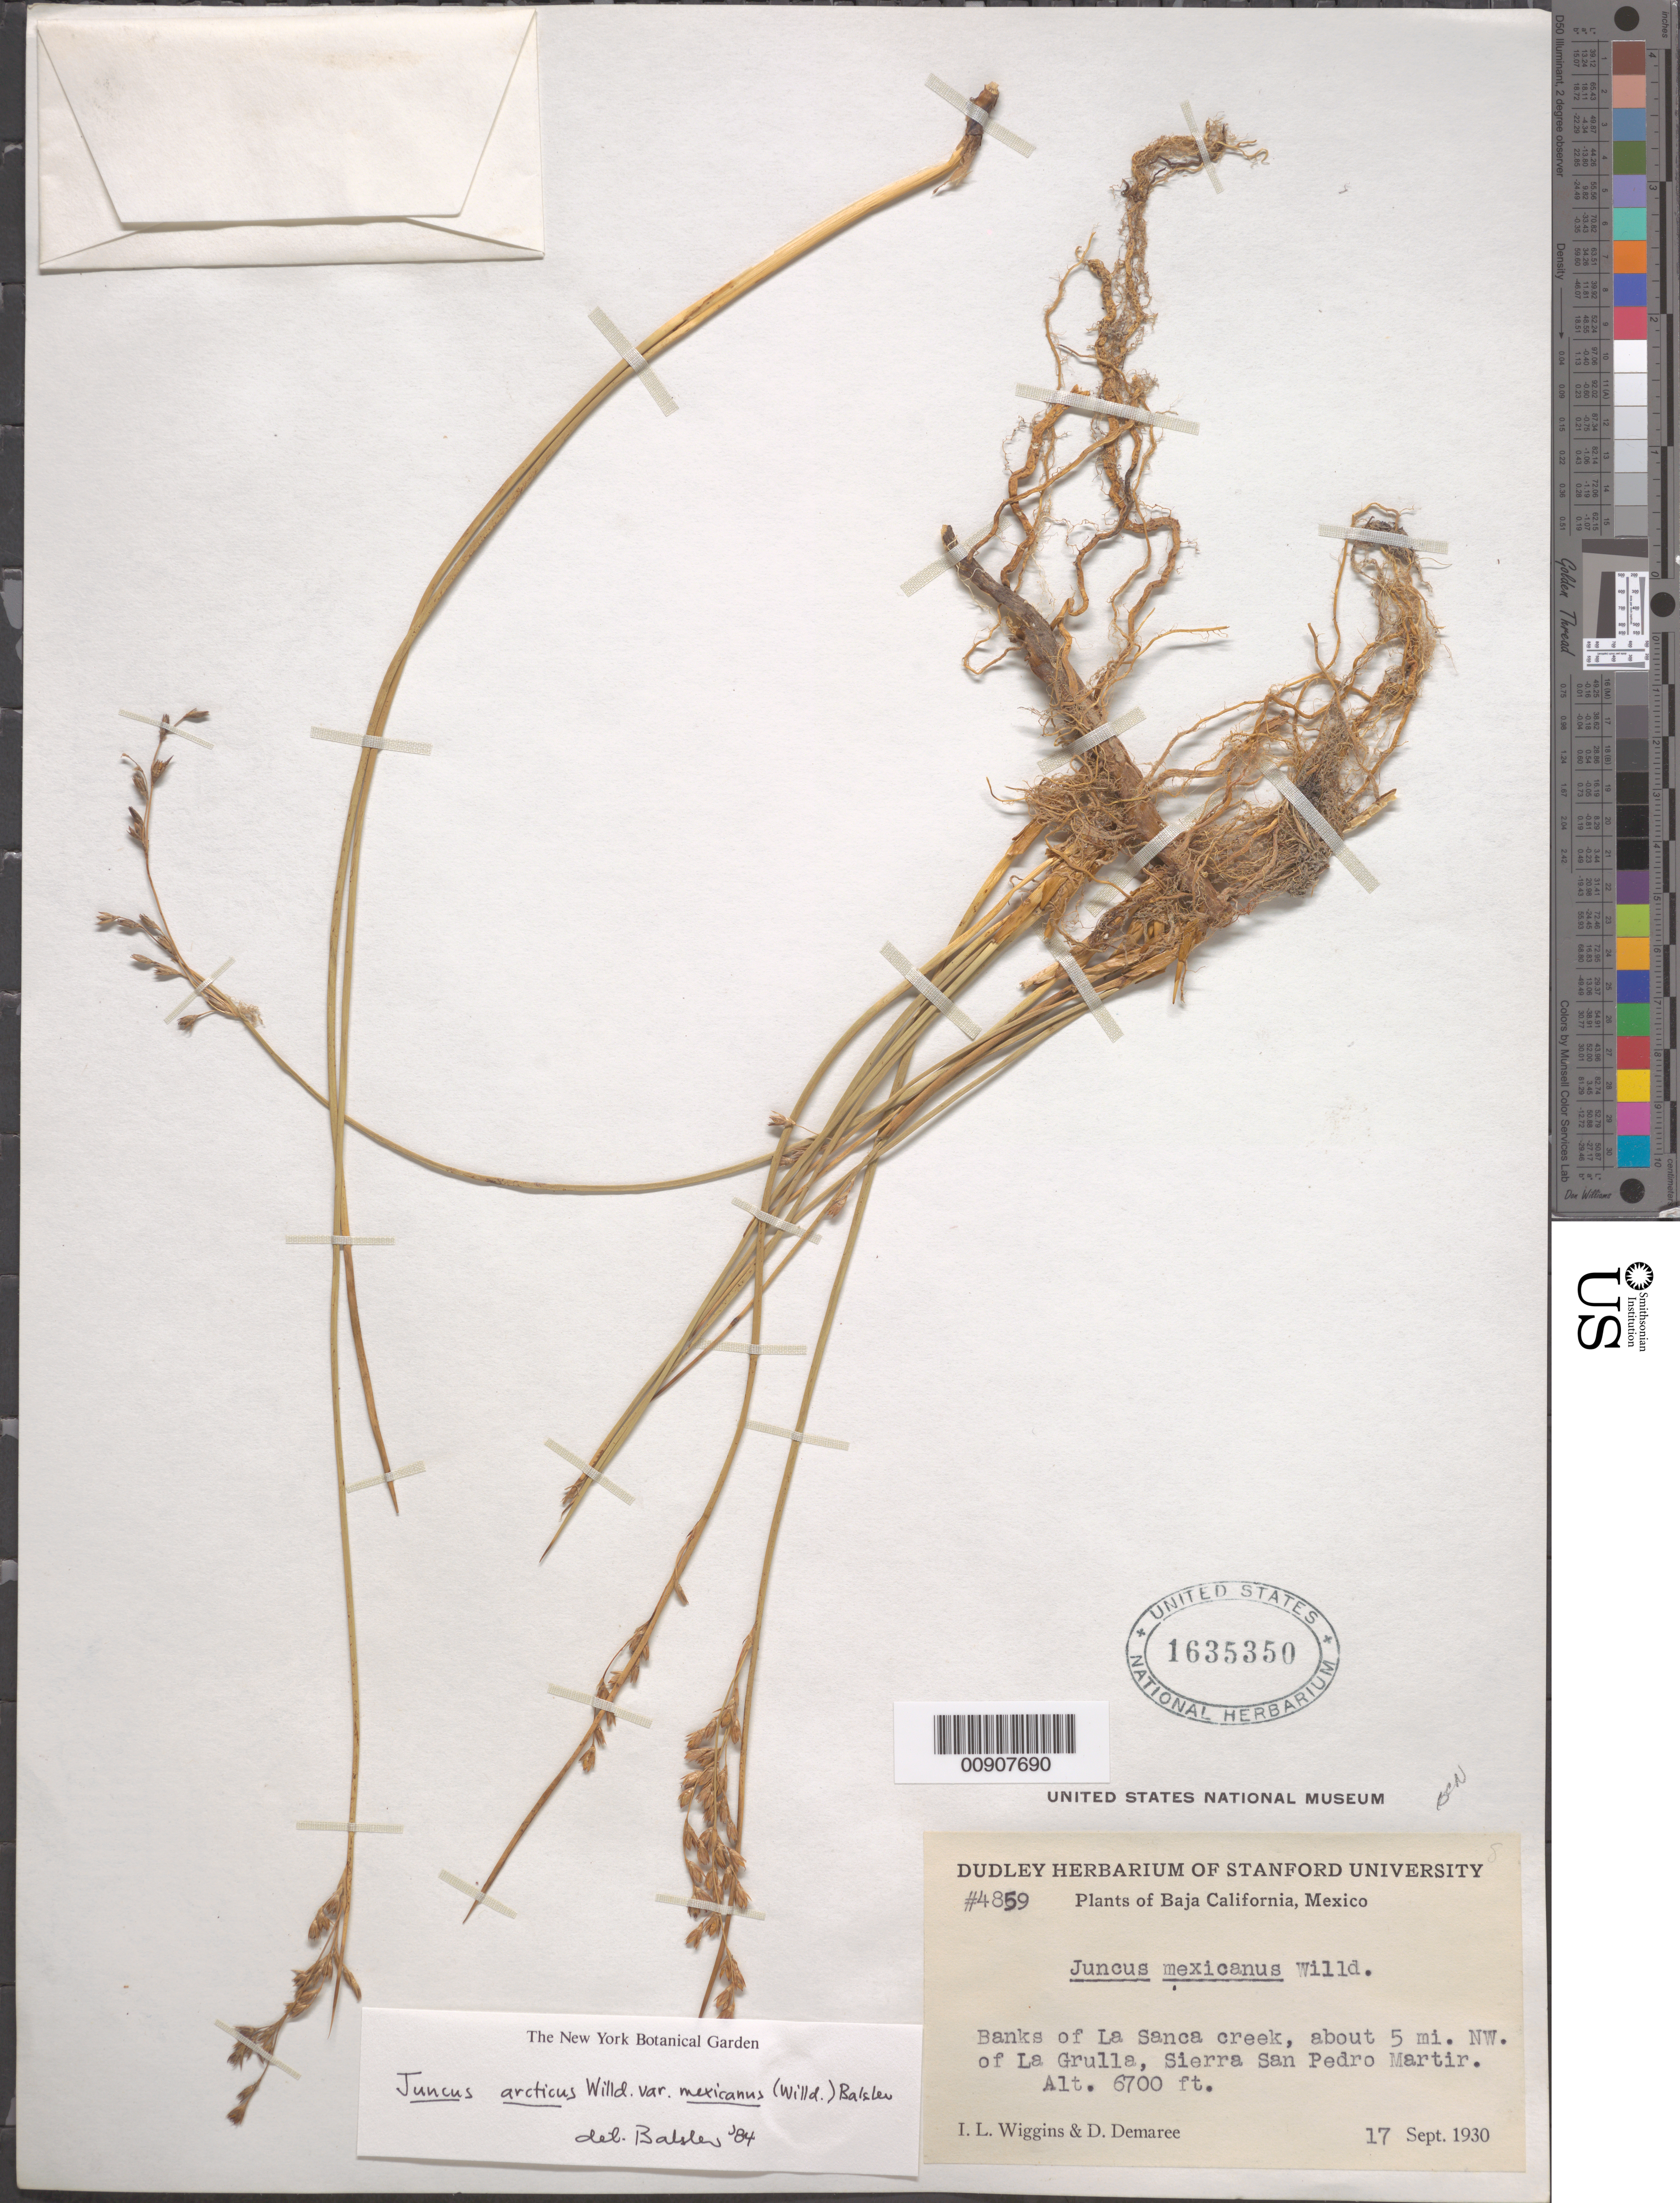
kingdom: Plantae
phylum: Tracheophyta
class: Liliopsida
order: Poales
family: Juncaceae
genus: Juncus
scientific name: Juncus arcticus var. mexicanus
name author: Willd.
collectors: I. L. Wiggins & D. Demaree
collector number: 4859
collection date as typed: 17 Sep 1930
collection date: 1930-09-17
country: Mexico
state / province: Baja California Norte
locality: Banks of La Sanca creek, about 5 mi. NW of La Grulla, Sierra San Pedro Mártir.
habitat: Banks of creek.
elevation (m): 2042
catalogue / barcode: US 1635350